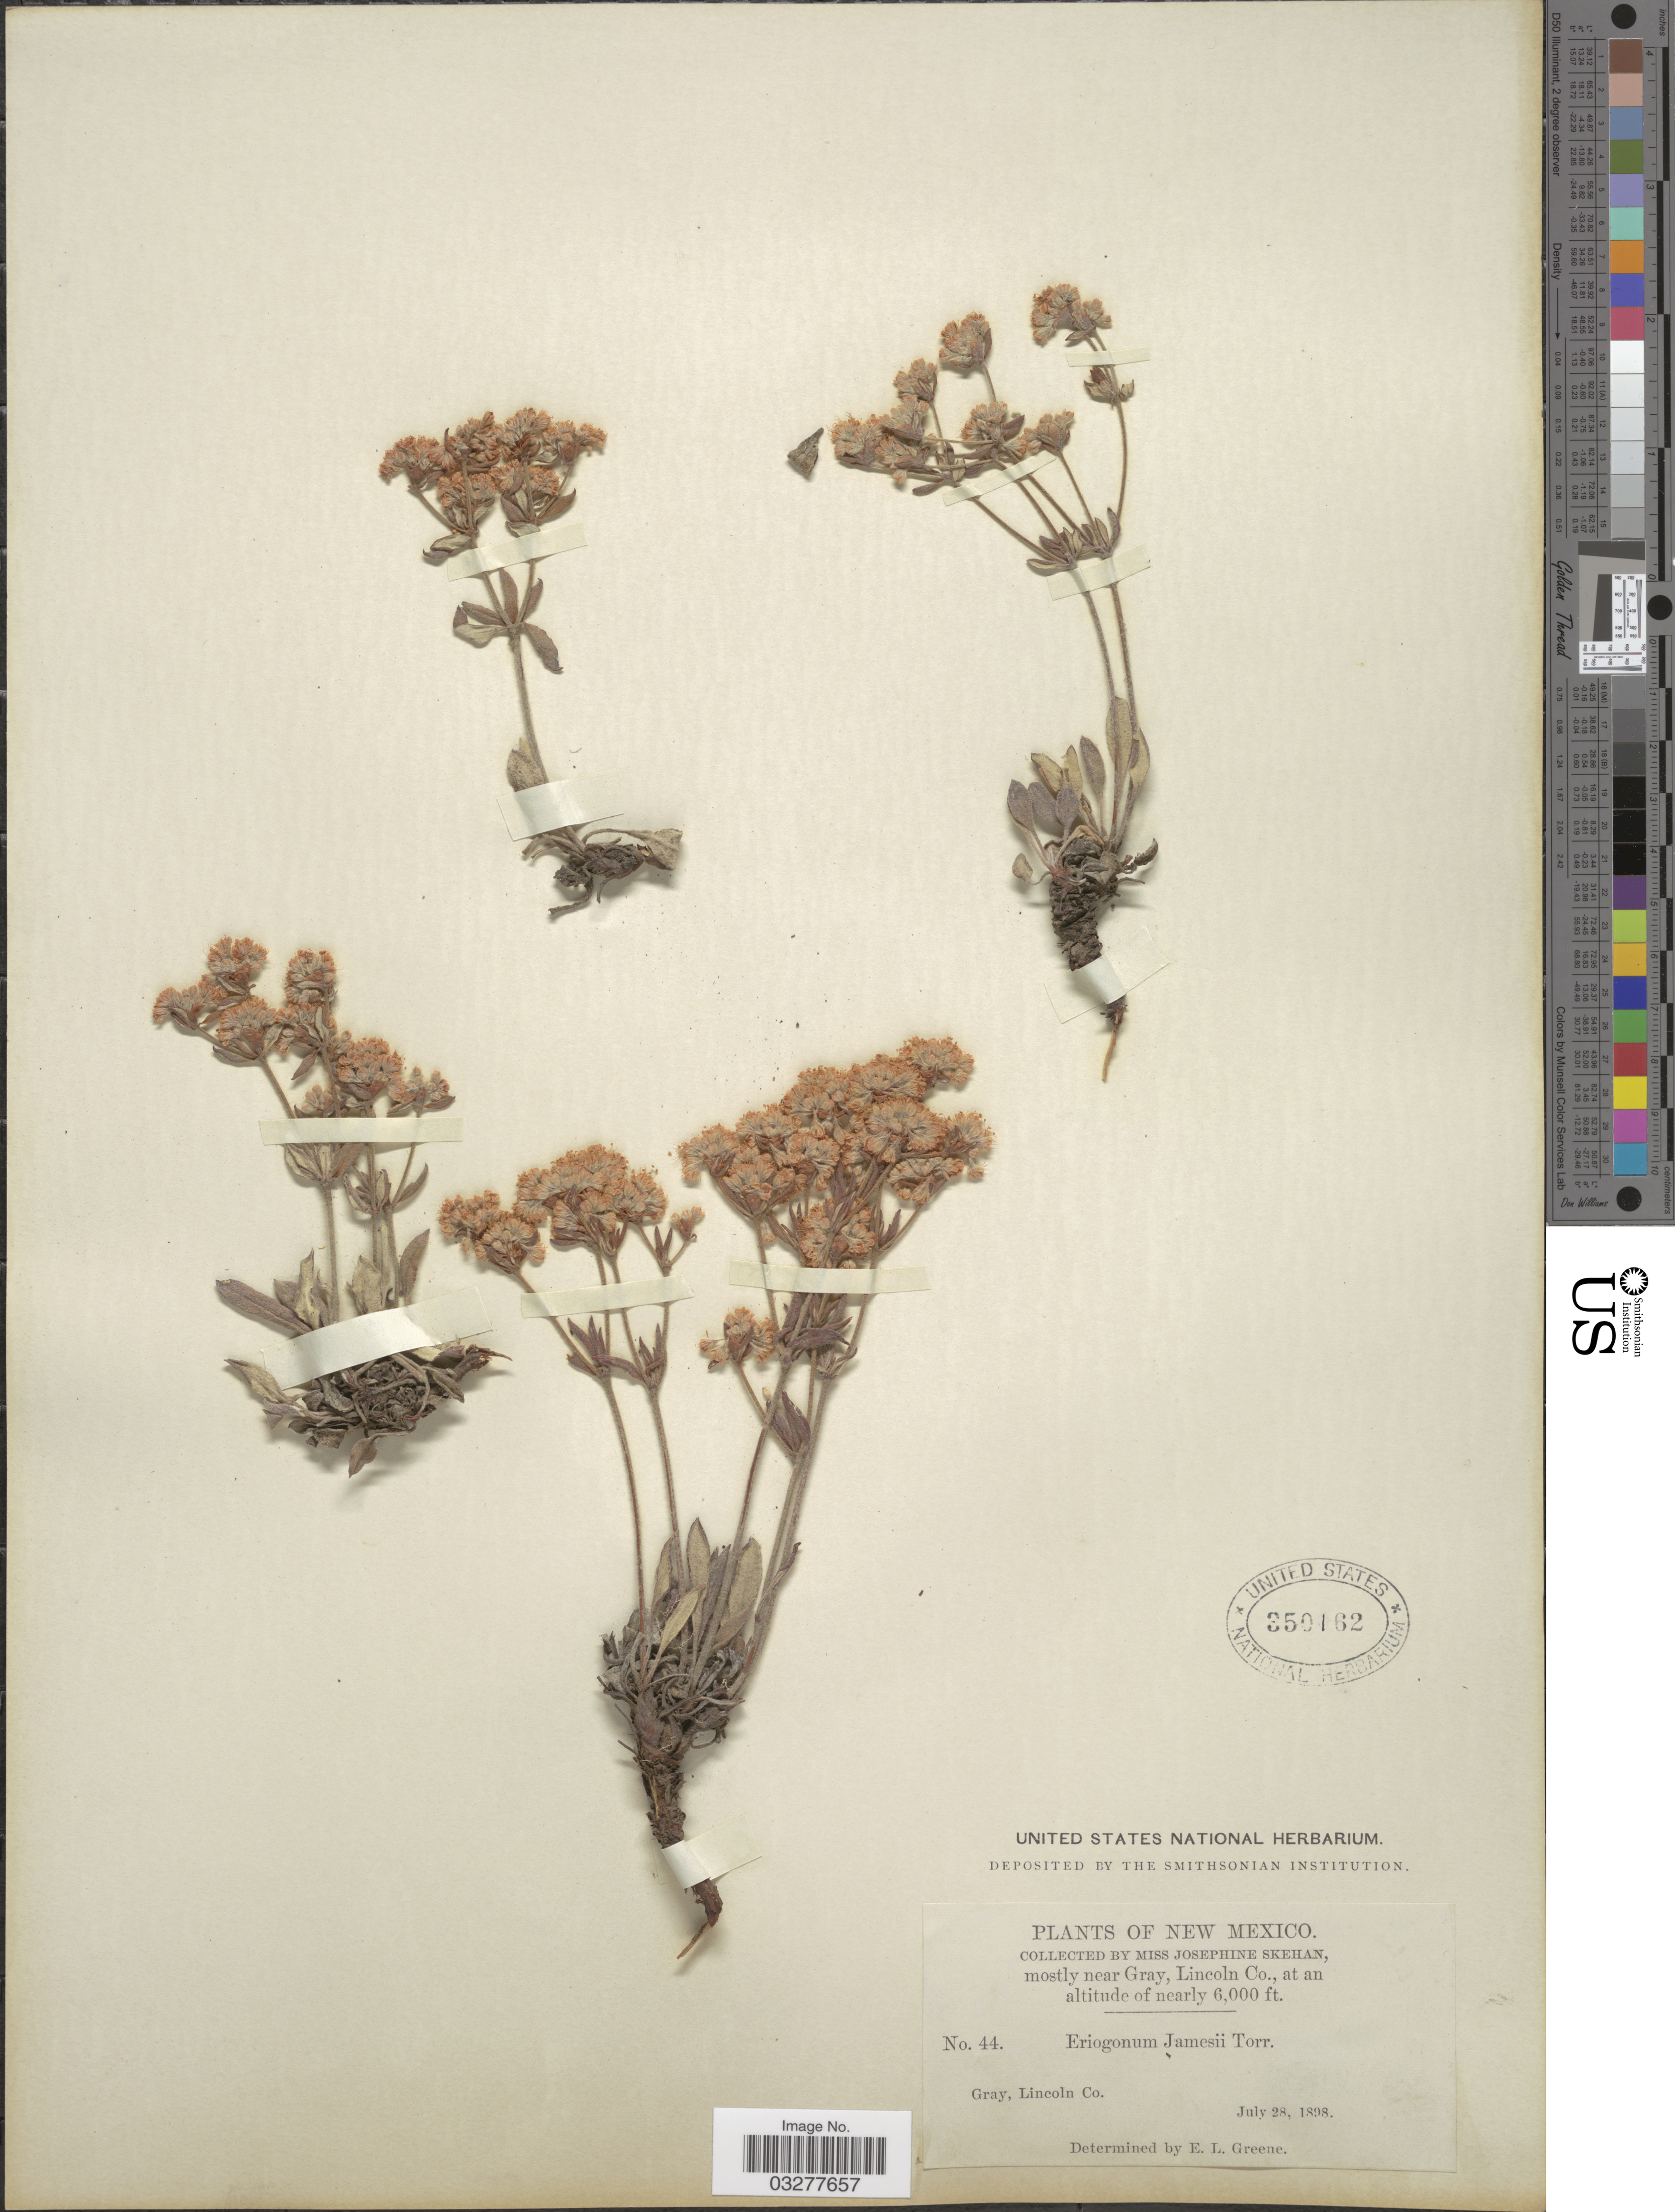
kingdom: Plantae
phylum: Tracheophyta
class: Magnoliopsida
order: Caryophyllales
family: Polygonaceae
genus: Eriogonum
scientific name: Eriogonum jamesii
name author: Benth.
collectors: J. Skehan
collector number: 44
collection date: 1898-07-28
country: United States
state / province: New Mexico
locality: Mostly near Gray, Lincoln Co.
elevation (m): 1829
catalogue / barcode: US 350162